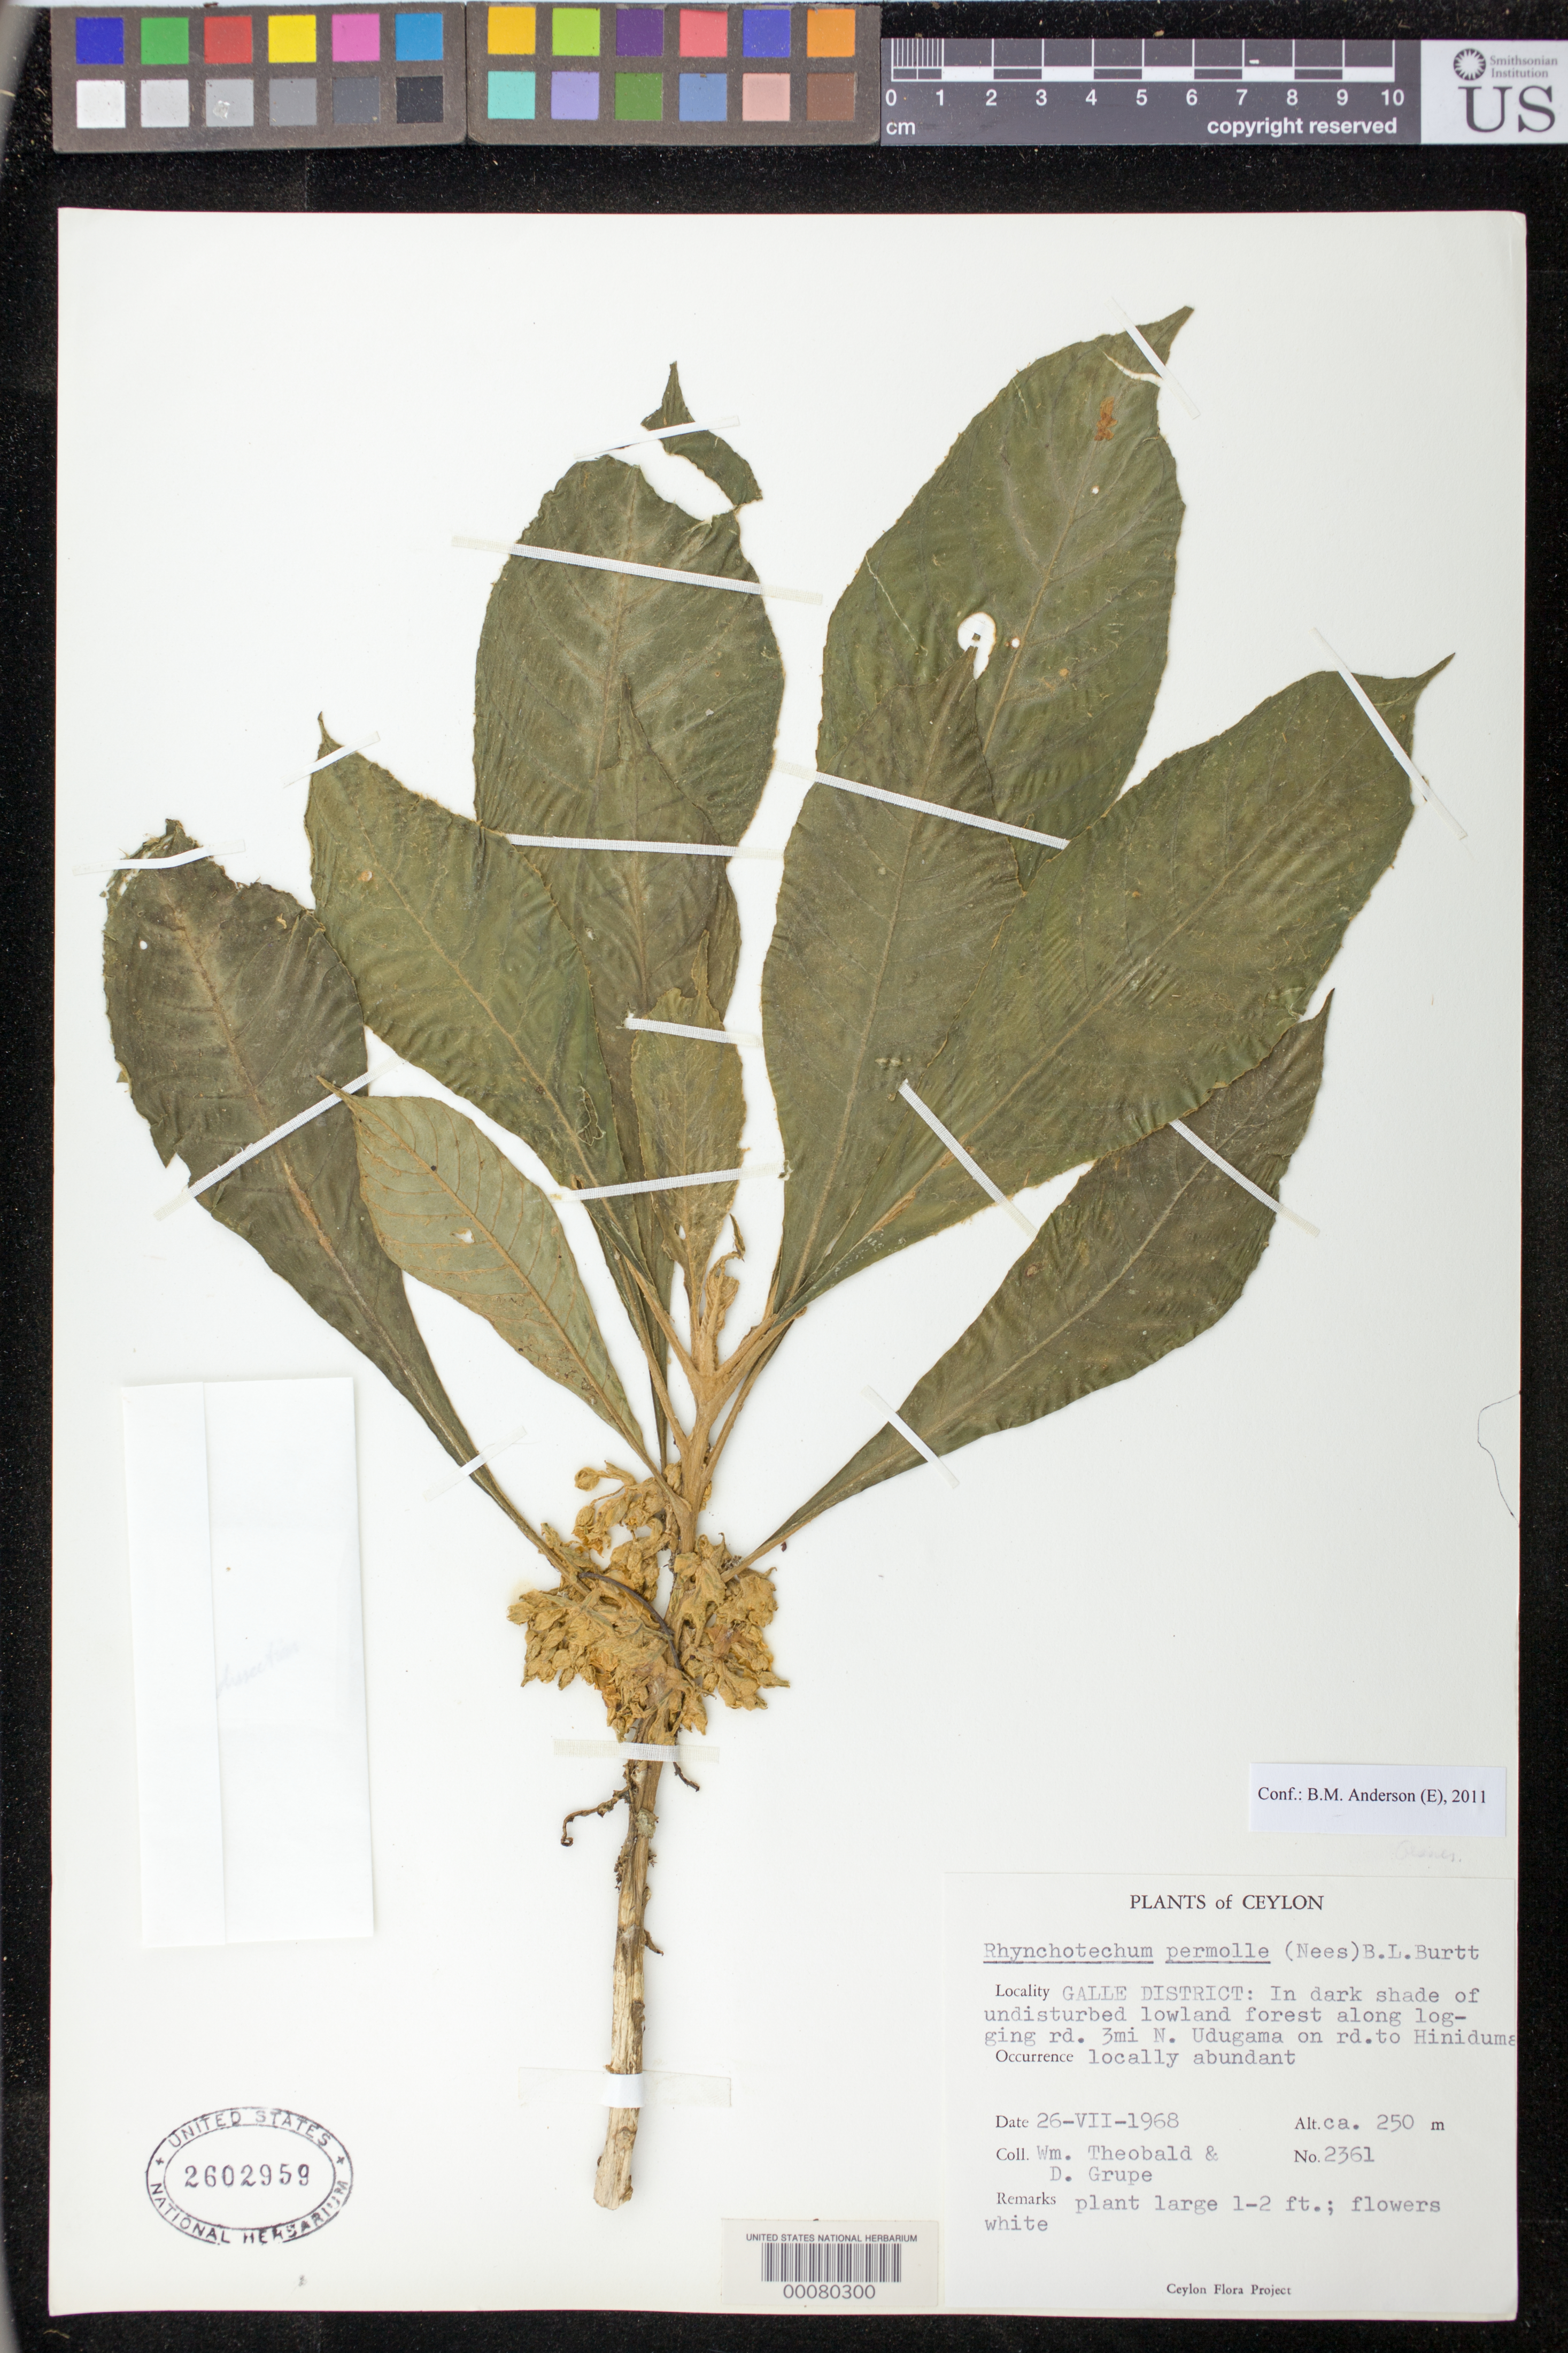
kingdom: Plantae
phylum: Tracheophyta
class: Magnoliopsida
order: Lamiales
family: Gesneriaceae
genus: Rhynchotechum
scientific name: Rhynchotechum permolle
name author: (Nees) B.L. Burtt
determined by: Anderson, B.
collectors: W. Theobald & D. Grupe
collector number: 2361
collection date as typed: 26 Jul 1968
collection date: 1968-07-26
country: Sri Lanka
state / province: Southern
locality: Galle dist., 3 mi n udugama on road to hiniduma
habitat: In dark shade of undisturbed lowland forest along logging road, locally abundant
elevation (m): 250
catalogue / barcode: US 2602959